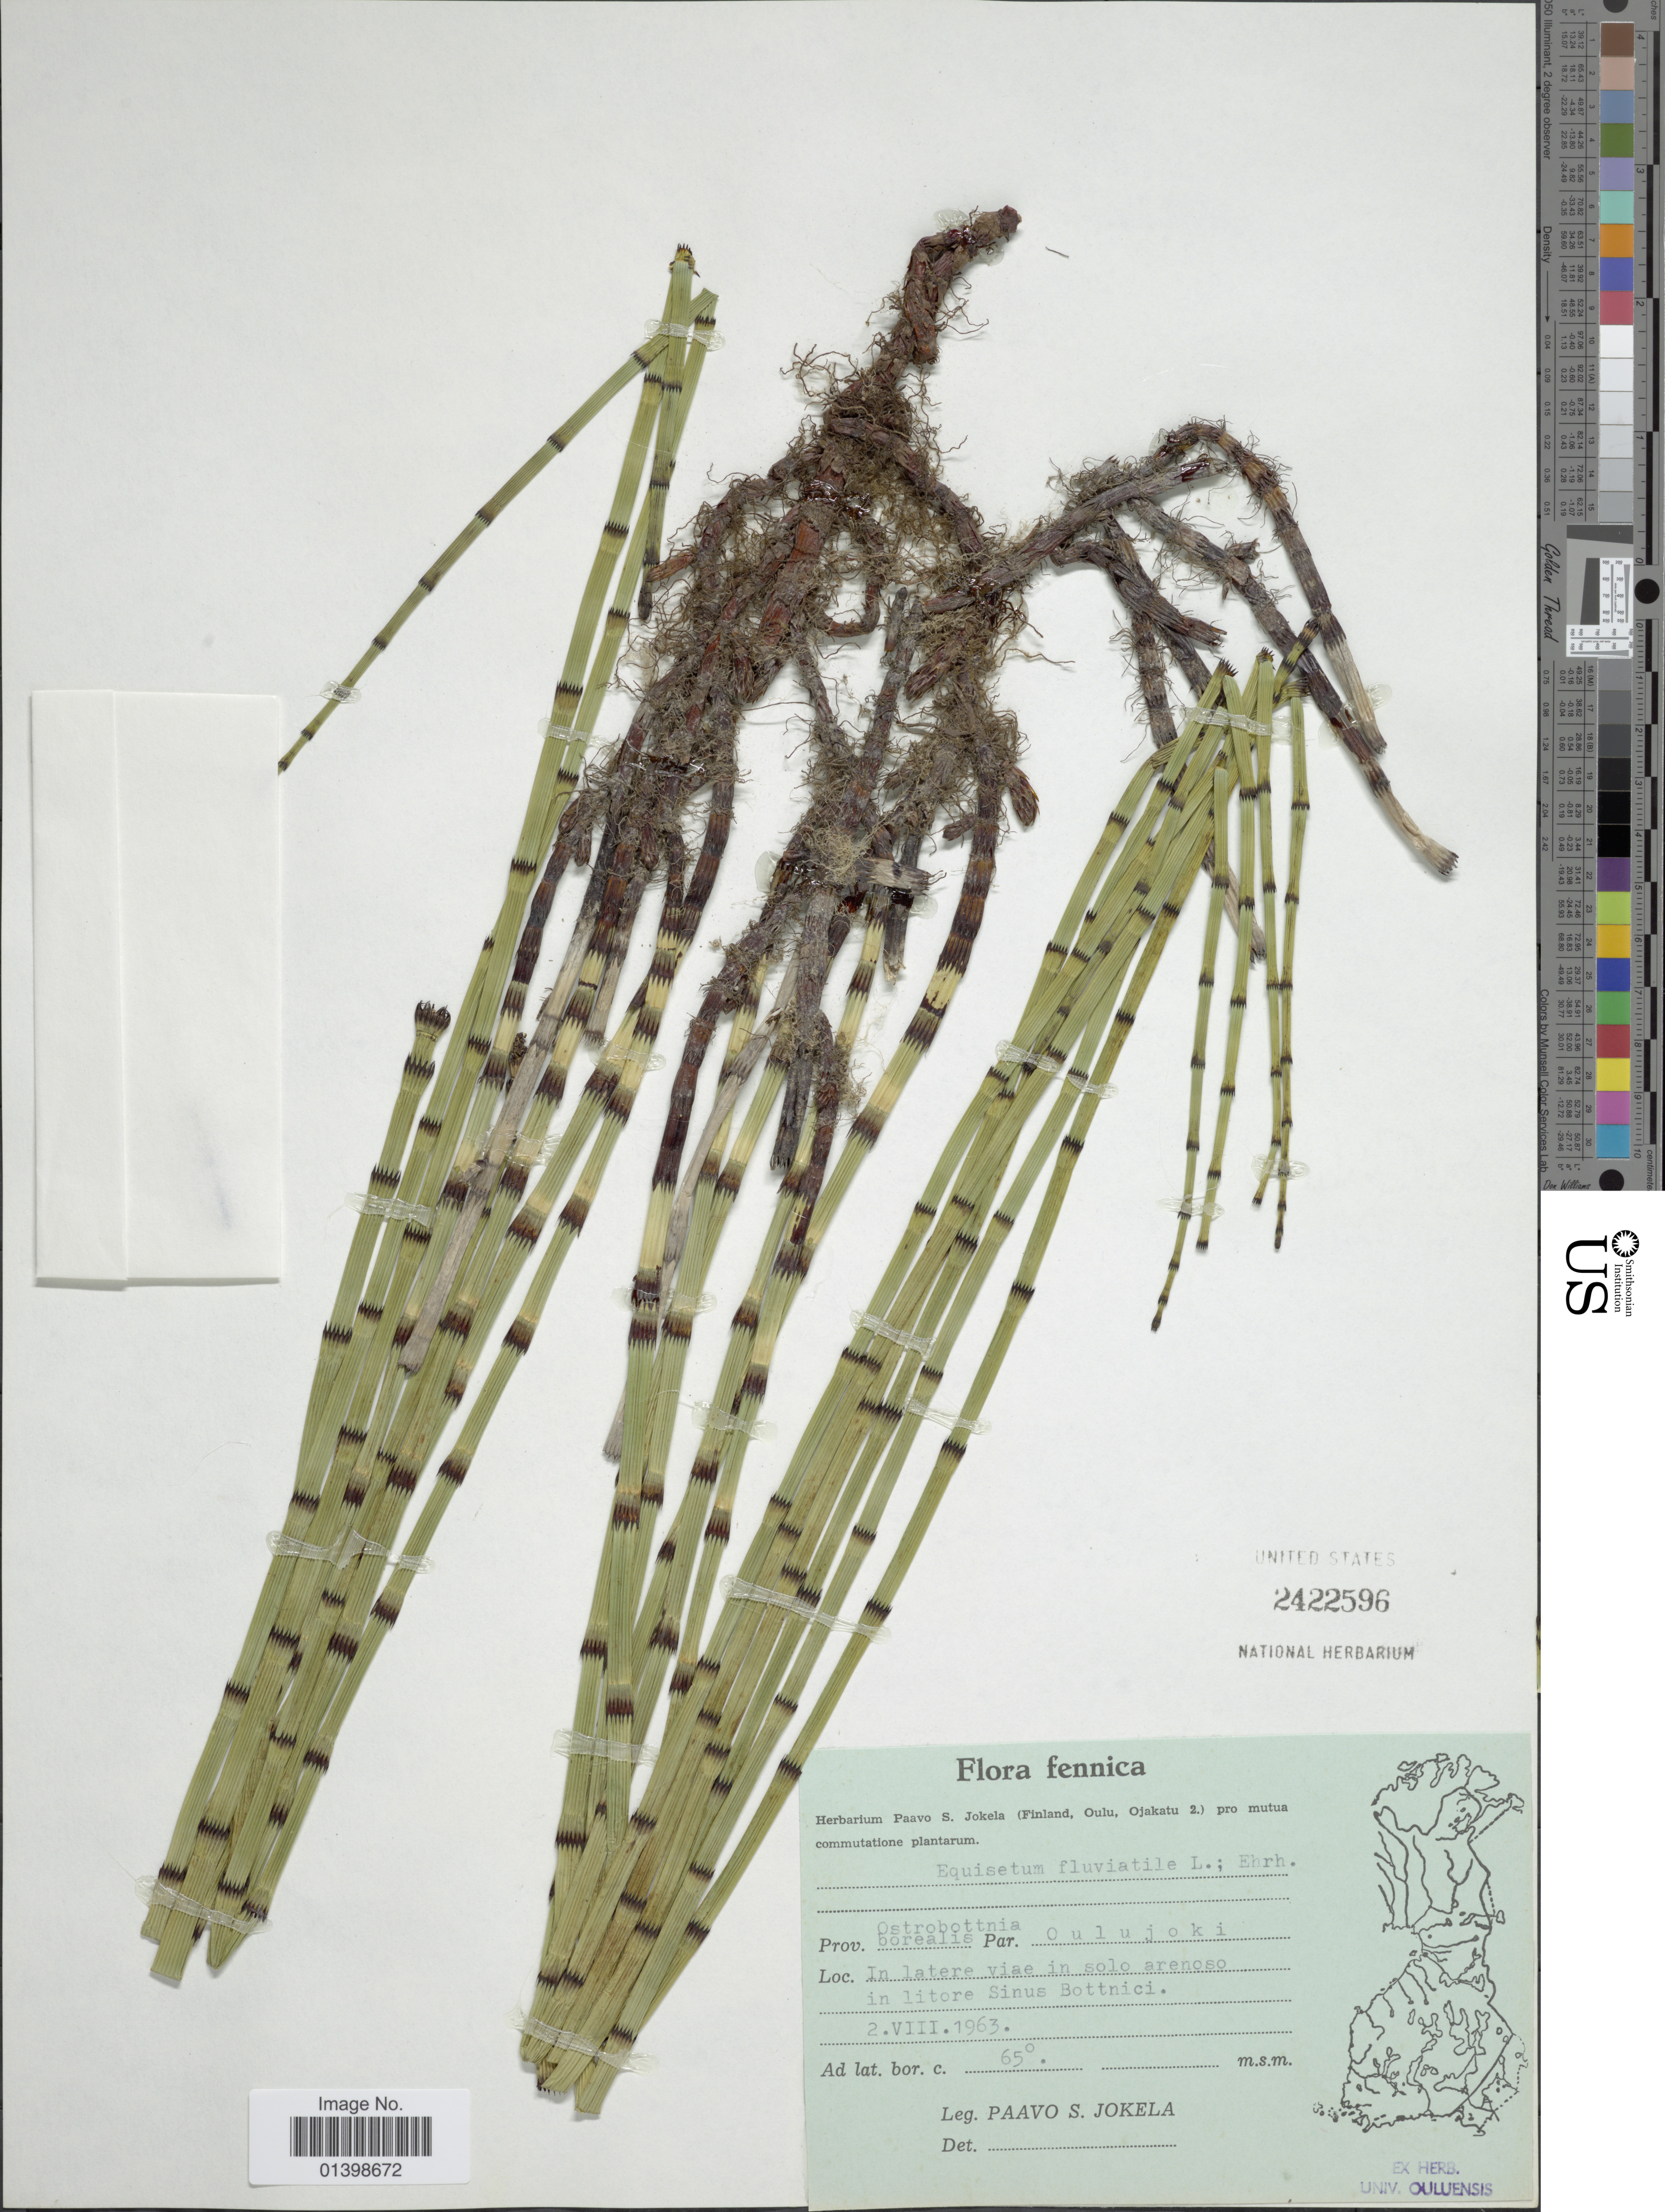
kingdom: Plantae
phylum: Tracheophyta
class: Polypodiopsida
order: Equisetales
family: Equisetaceae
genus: Equisetum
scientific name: Equisetum fluviatile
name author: L.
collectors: P. Jokela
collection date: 1963-08-02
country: Finland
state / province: Pohjanmaa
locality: Prov. Ostrobottnia borealis Par Oulujoki, In latere viae in solo arenoso in litore Sinus Bottnici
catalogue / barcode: US 2422596